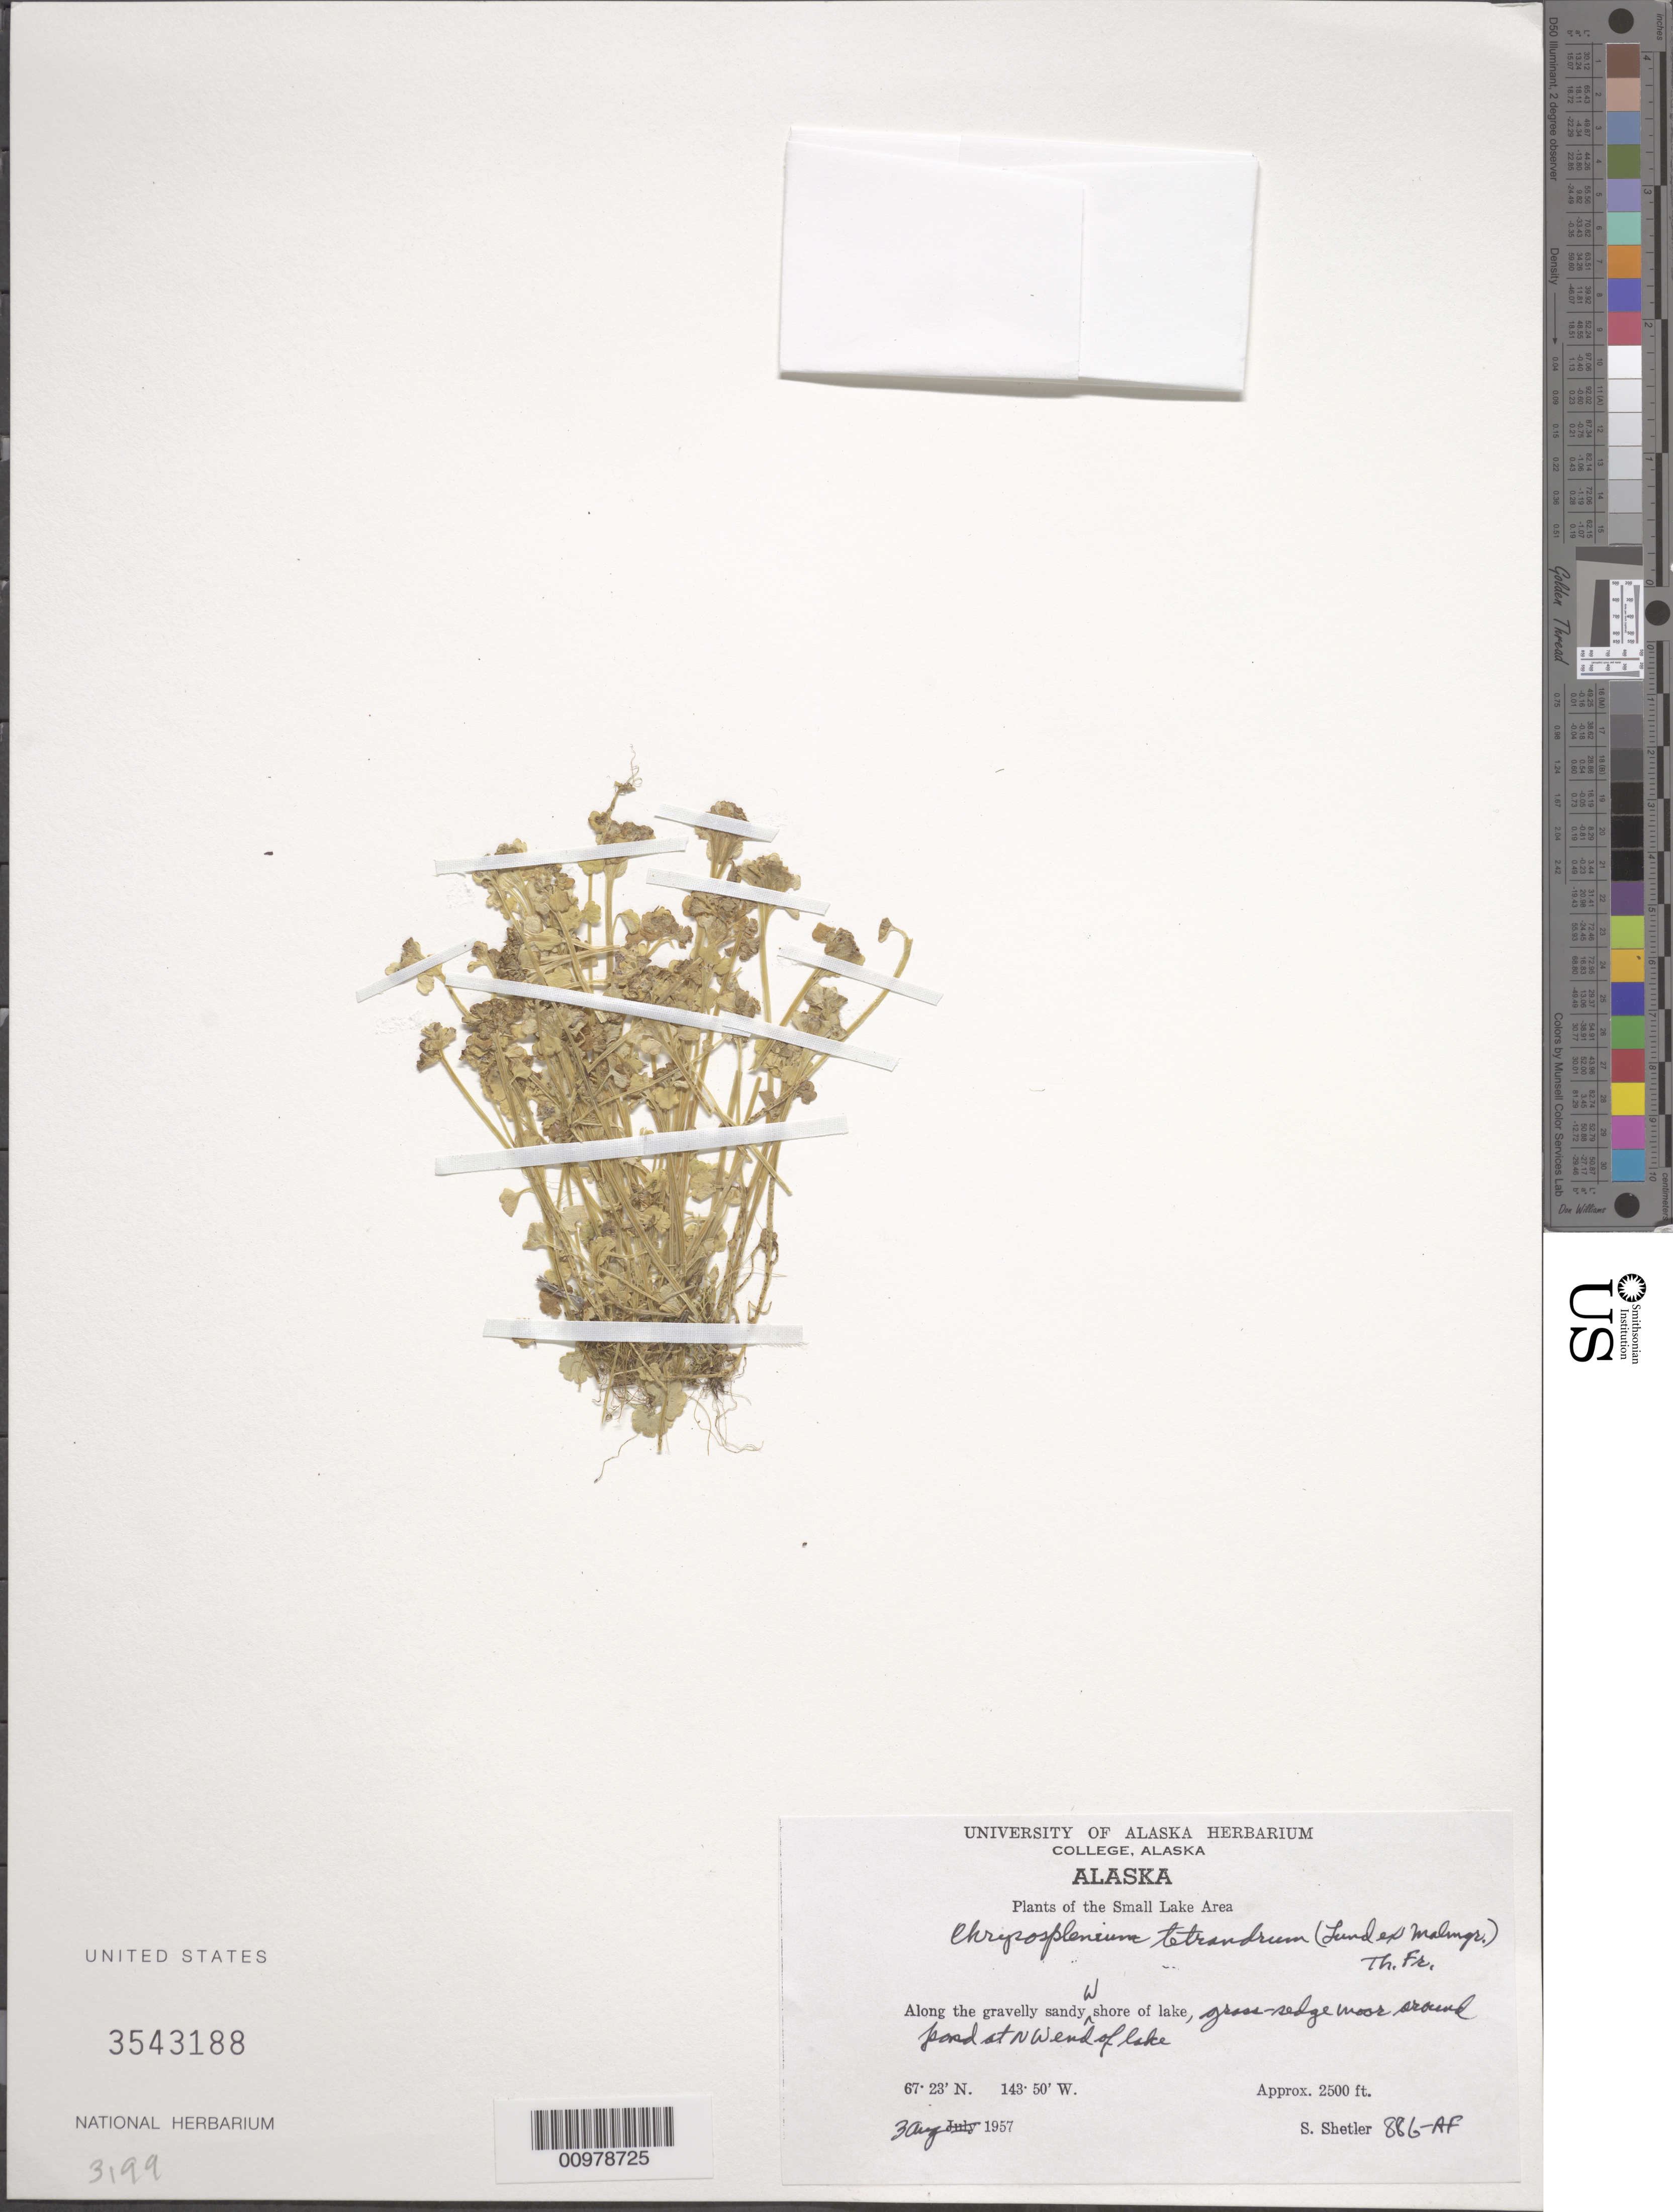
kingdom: Plantae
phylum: Tracheophyta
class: Magnoliopsida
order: Saxifragales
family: Saxifragaceae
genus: Chrysosplenium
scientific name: Chrysosplenium tetrandrum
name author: (N. Lund) Th. Fr.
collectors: S. Shetler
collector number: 886-AF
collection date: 1957-08-03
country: United States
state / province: Alaska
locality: Small Lake Area, along the gravelly sandy shore of lake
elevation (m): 762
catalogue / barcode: US 3543188